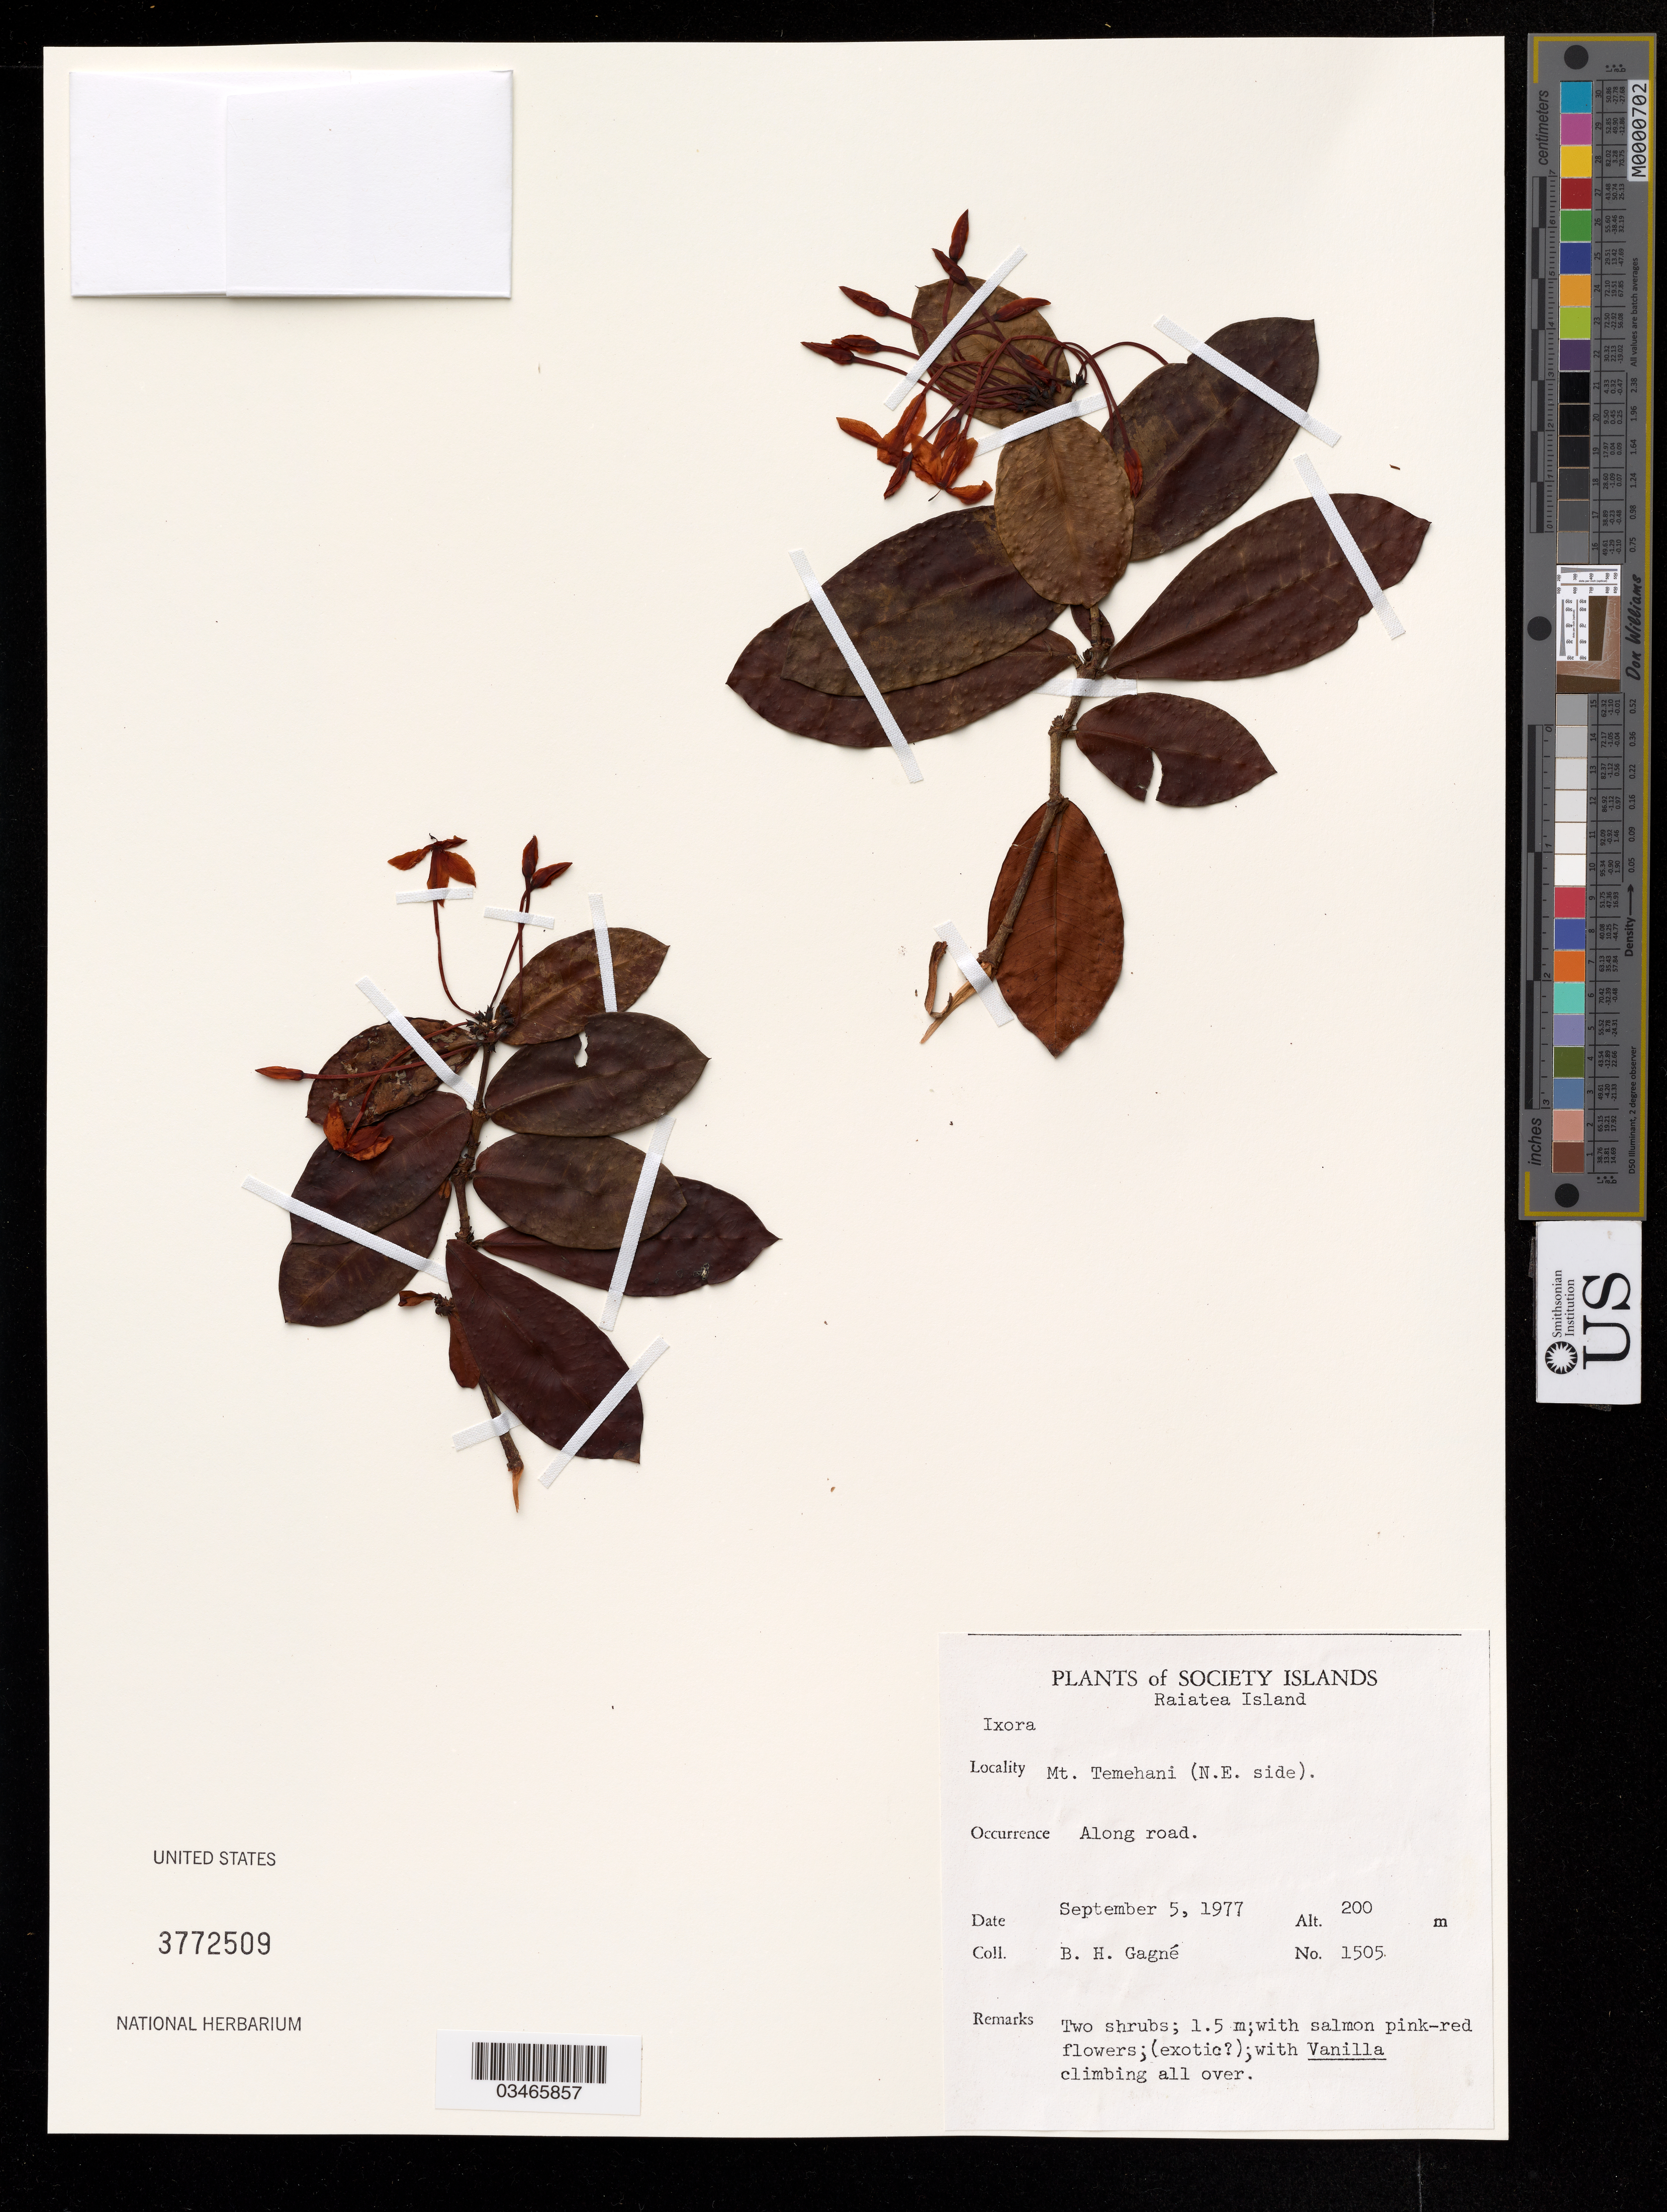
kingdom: Plantae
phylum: Tracheophyta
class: Magnoliopsida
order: Gentianales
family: Rubiaceae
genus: Ixora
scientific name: Ixora sp.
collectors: B. Gagné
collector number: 1505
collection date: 1977-09-05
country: French Polynesia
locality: Raiatea Island. Mt. Temehani (N.E. side). Along road.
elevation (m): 200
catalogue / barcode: US 3772509